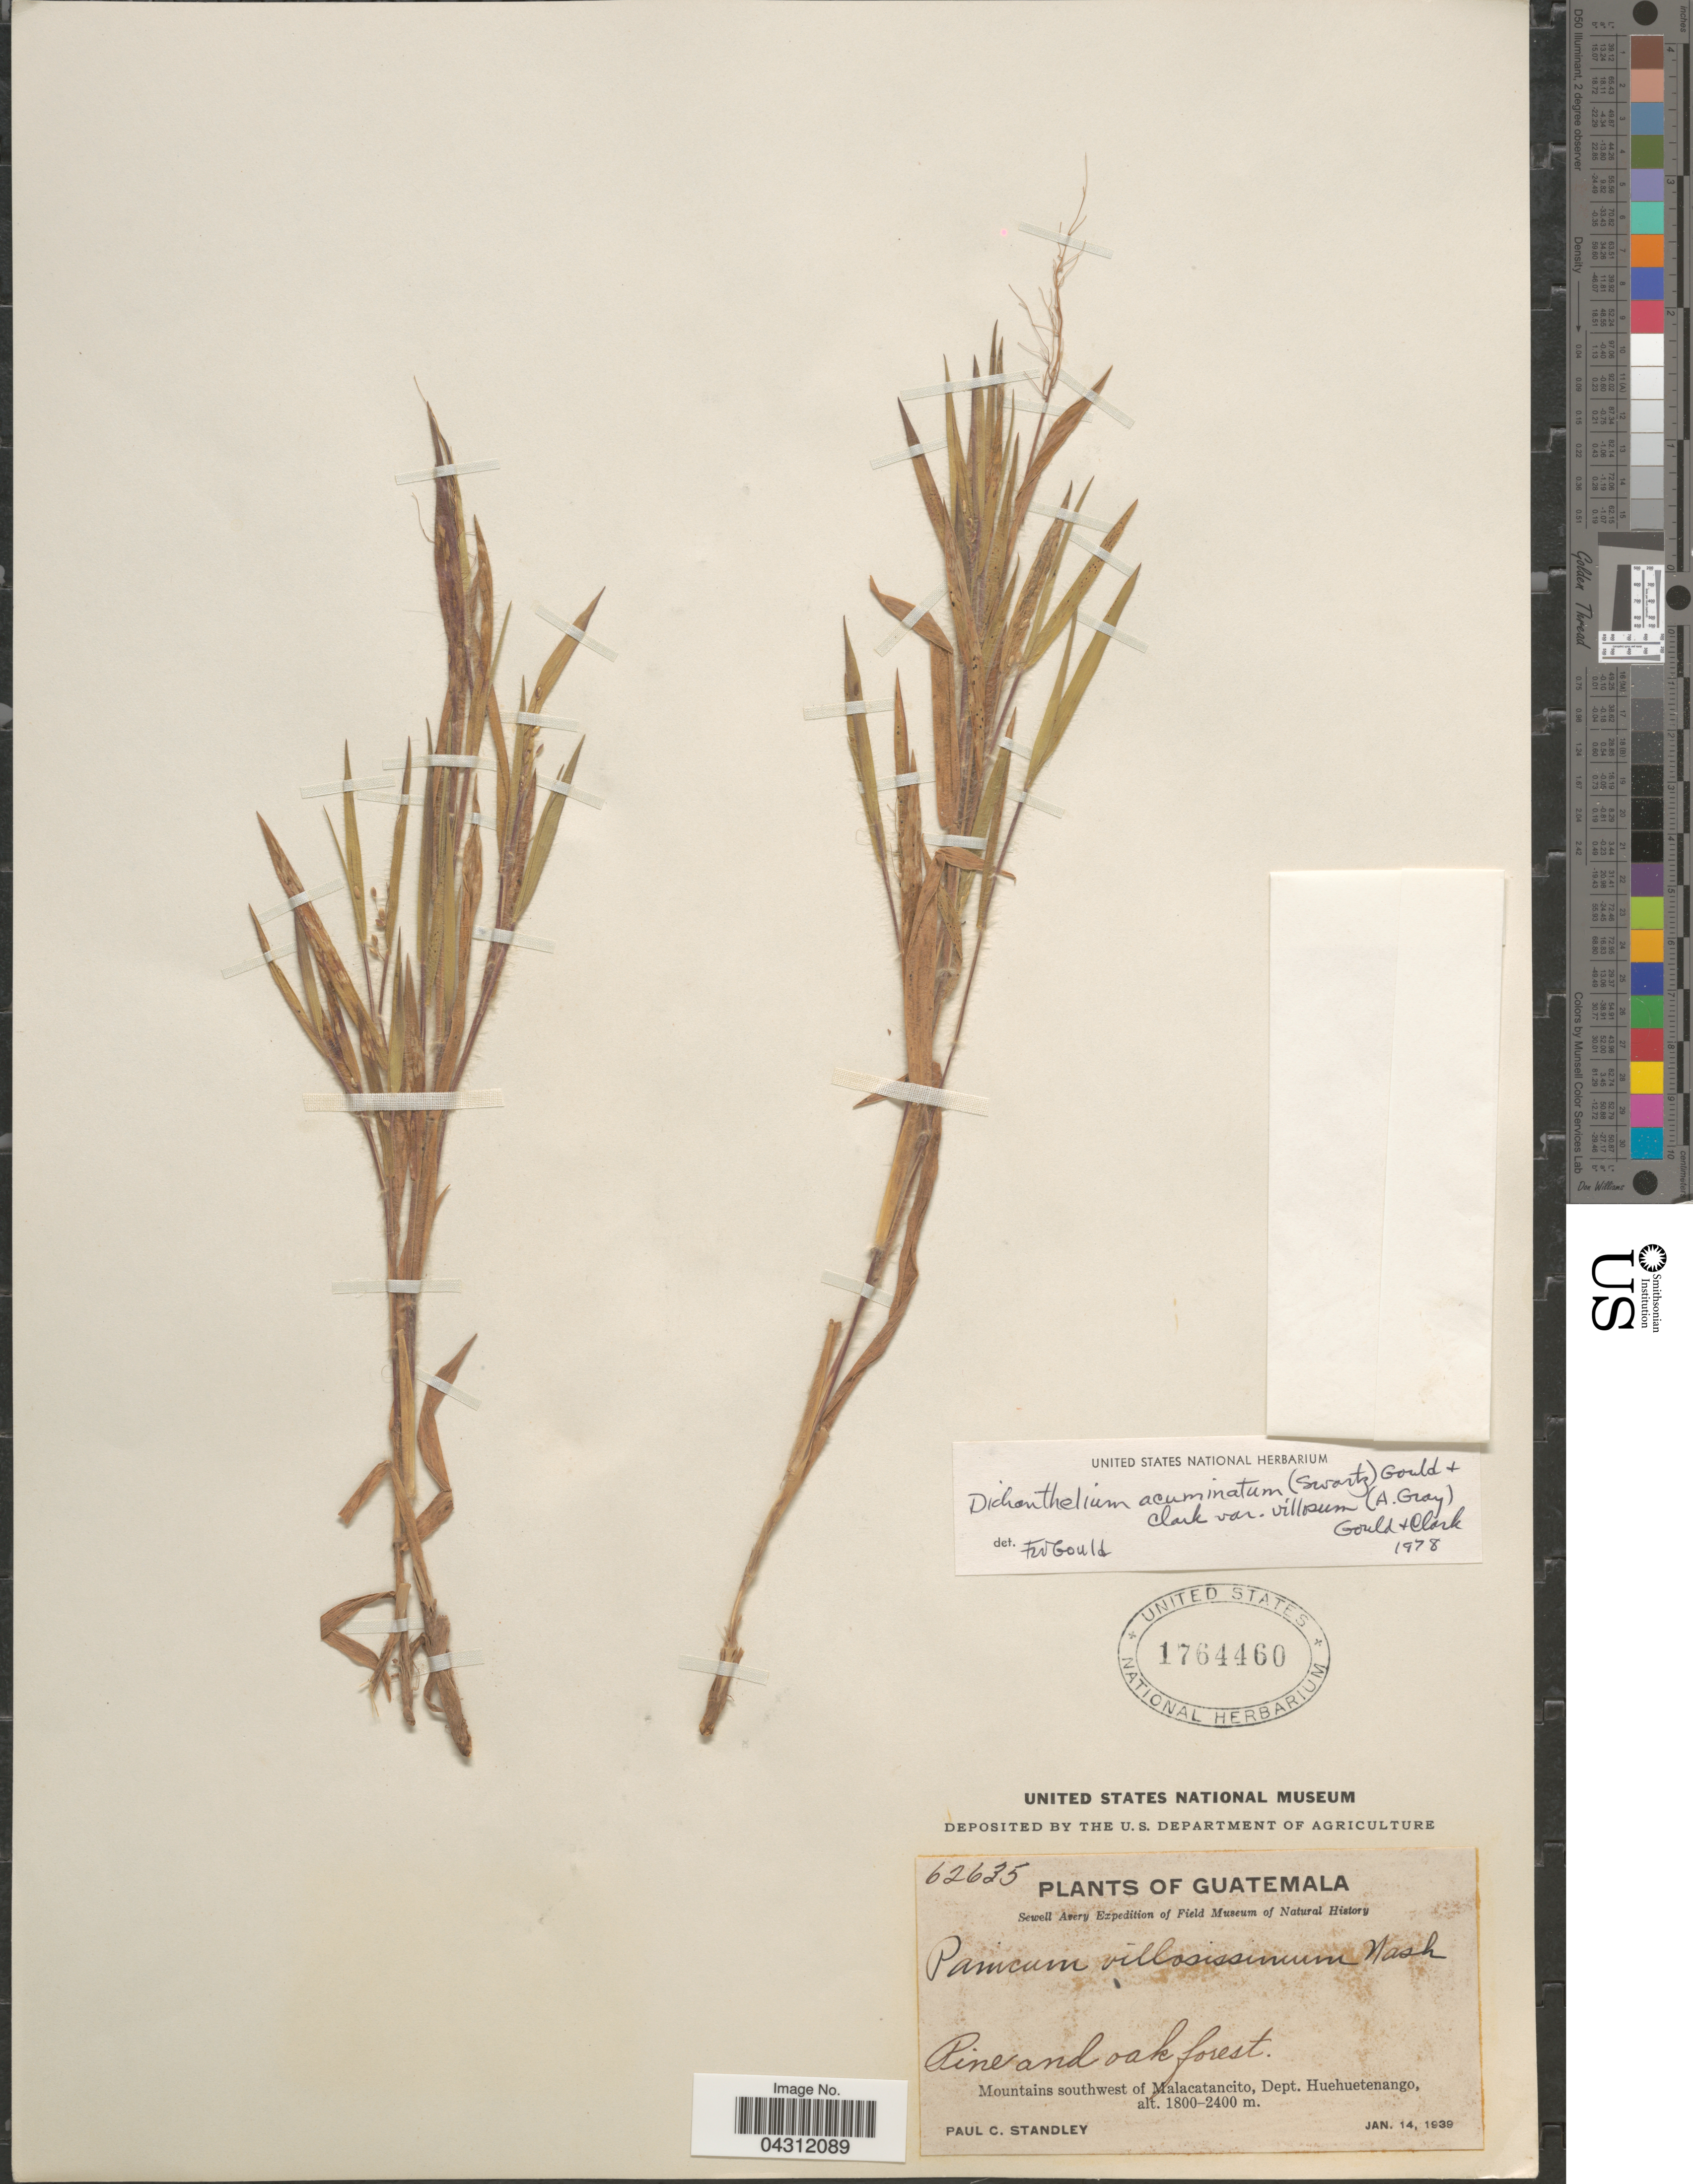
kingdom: Plantae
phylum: Tracheophyta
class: Liliopsida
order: Poales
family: Poaceae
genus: Dichanthelium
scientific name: Dichanthelium acuminatum var. acuminatum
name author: (Sw.) Gould & C.A. Clark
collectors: P. C. Standley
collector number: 62635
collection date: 1939-01-14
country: Guatemala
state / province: Huehuetenango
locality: Sewell Avery Expedition of Field Museum of Natural History. Mountains southwest of Malacatancito, Dept. Huehuetenango.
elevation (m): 1800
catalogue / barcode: US 1764460